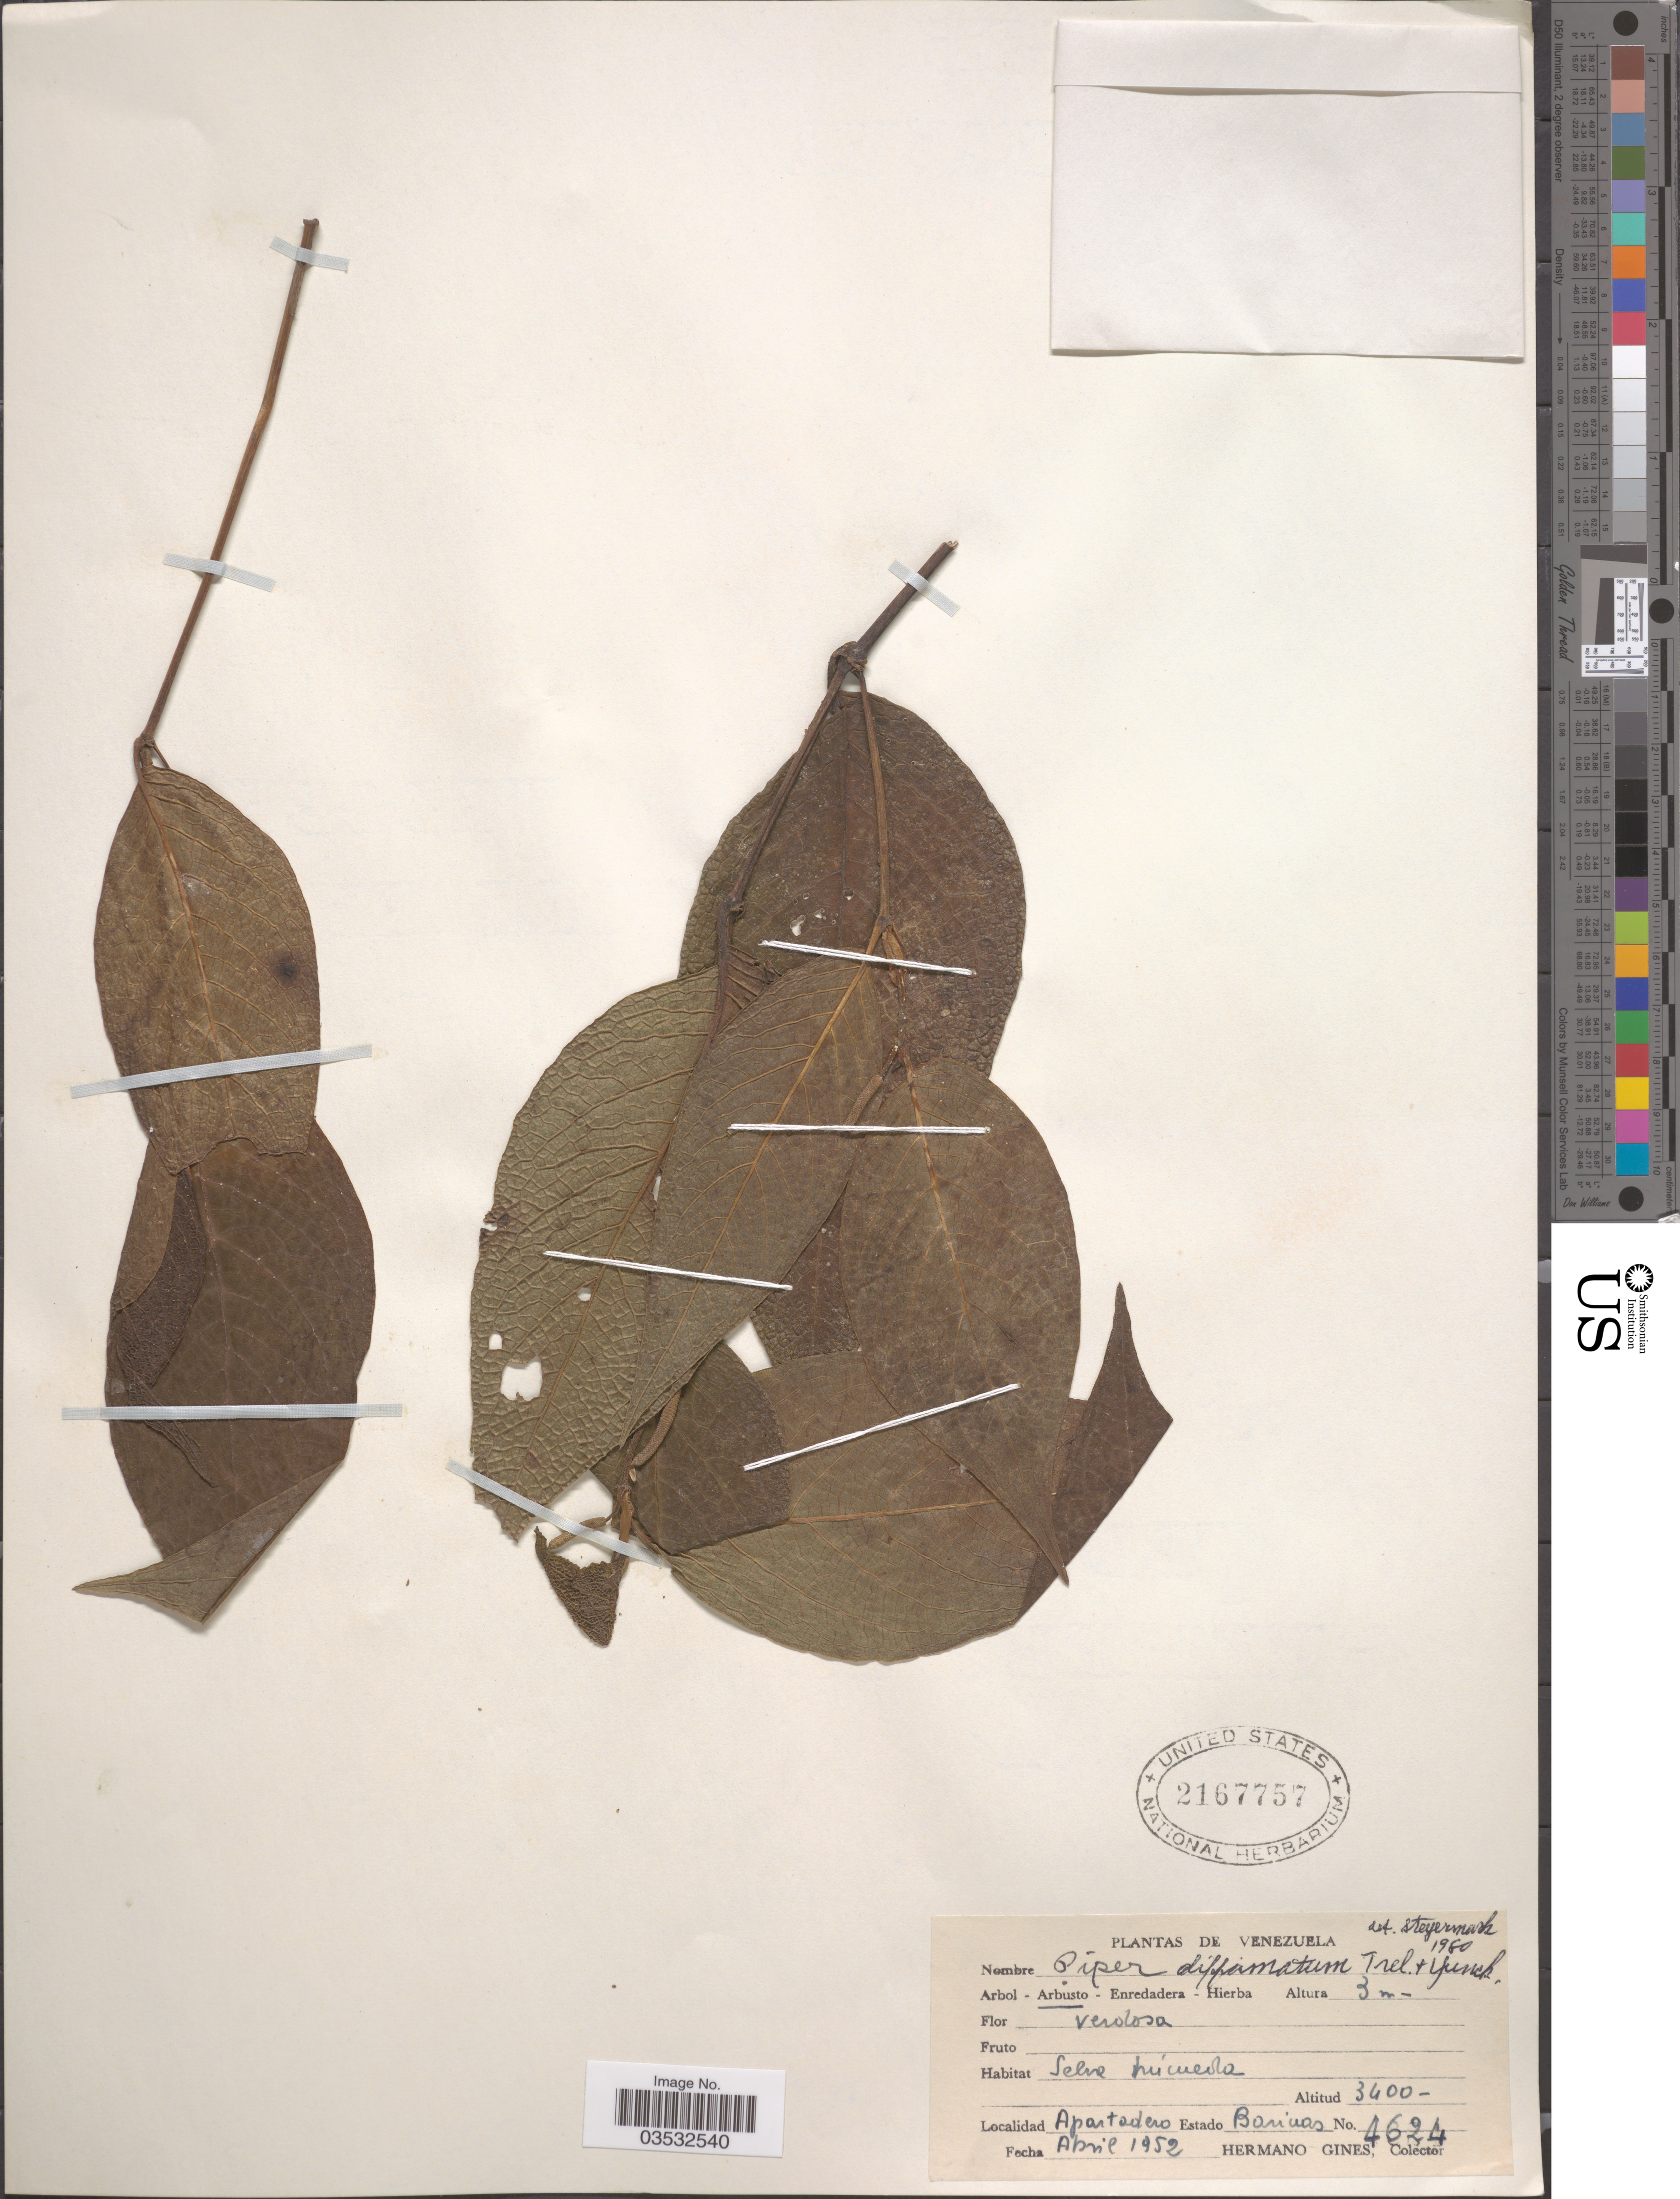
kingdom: Plantae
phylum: Tracheophyta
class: Magnoliopsida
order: Piperales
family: Piperaceae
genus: Piper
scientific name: Piper diffamatum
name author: Trel. & Yunck.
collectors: Bro. Gines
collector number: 4624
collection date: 1952-04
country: Venezuela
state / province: Barinas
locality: Apartadero.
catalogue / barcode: US 2167757